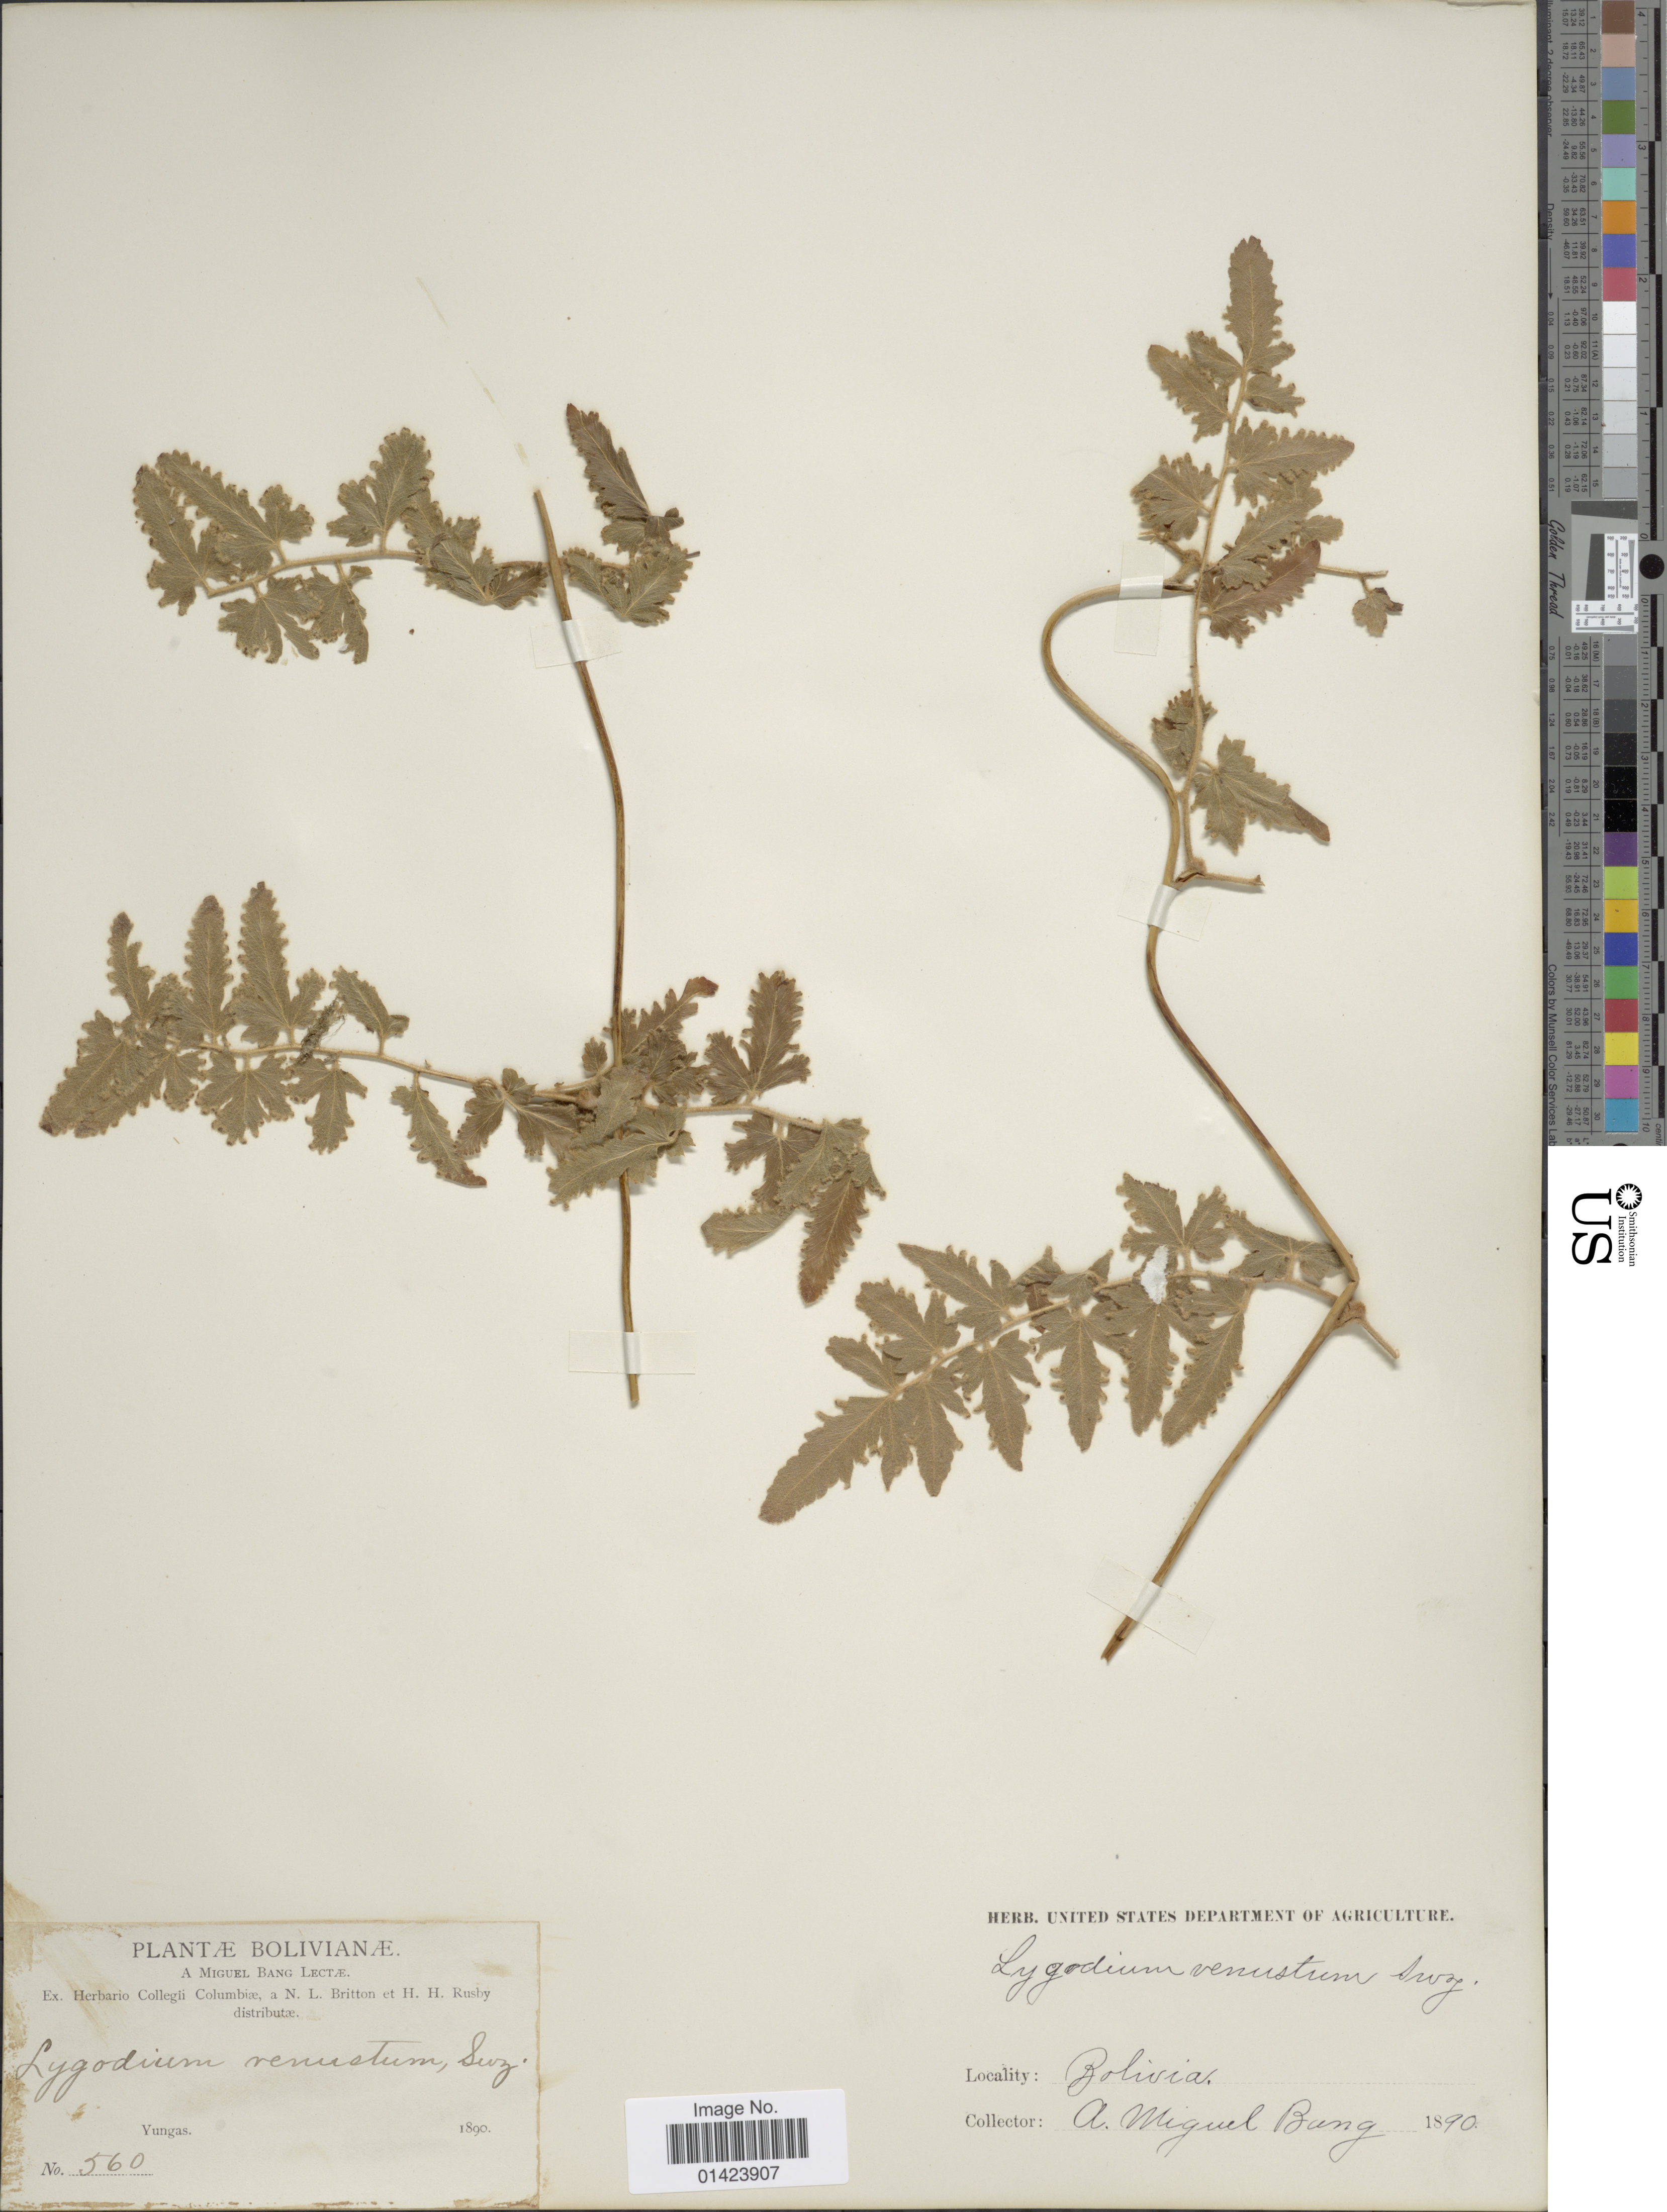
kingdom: Plantae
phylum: Tracheophyta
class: Polypodiopsida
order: Schizaeales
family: Lygodiaceae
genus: Lygodium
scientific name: Lygodium venustum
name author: Sw.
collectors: M. Bang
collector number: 560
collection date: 1890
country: Bolivia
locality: Yungas